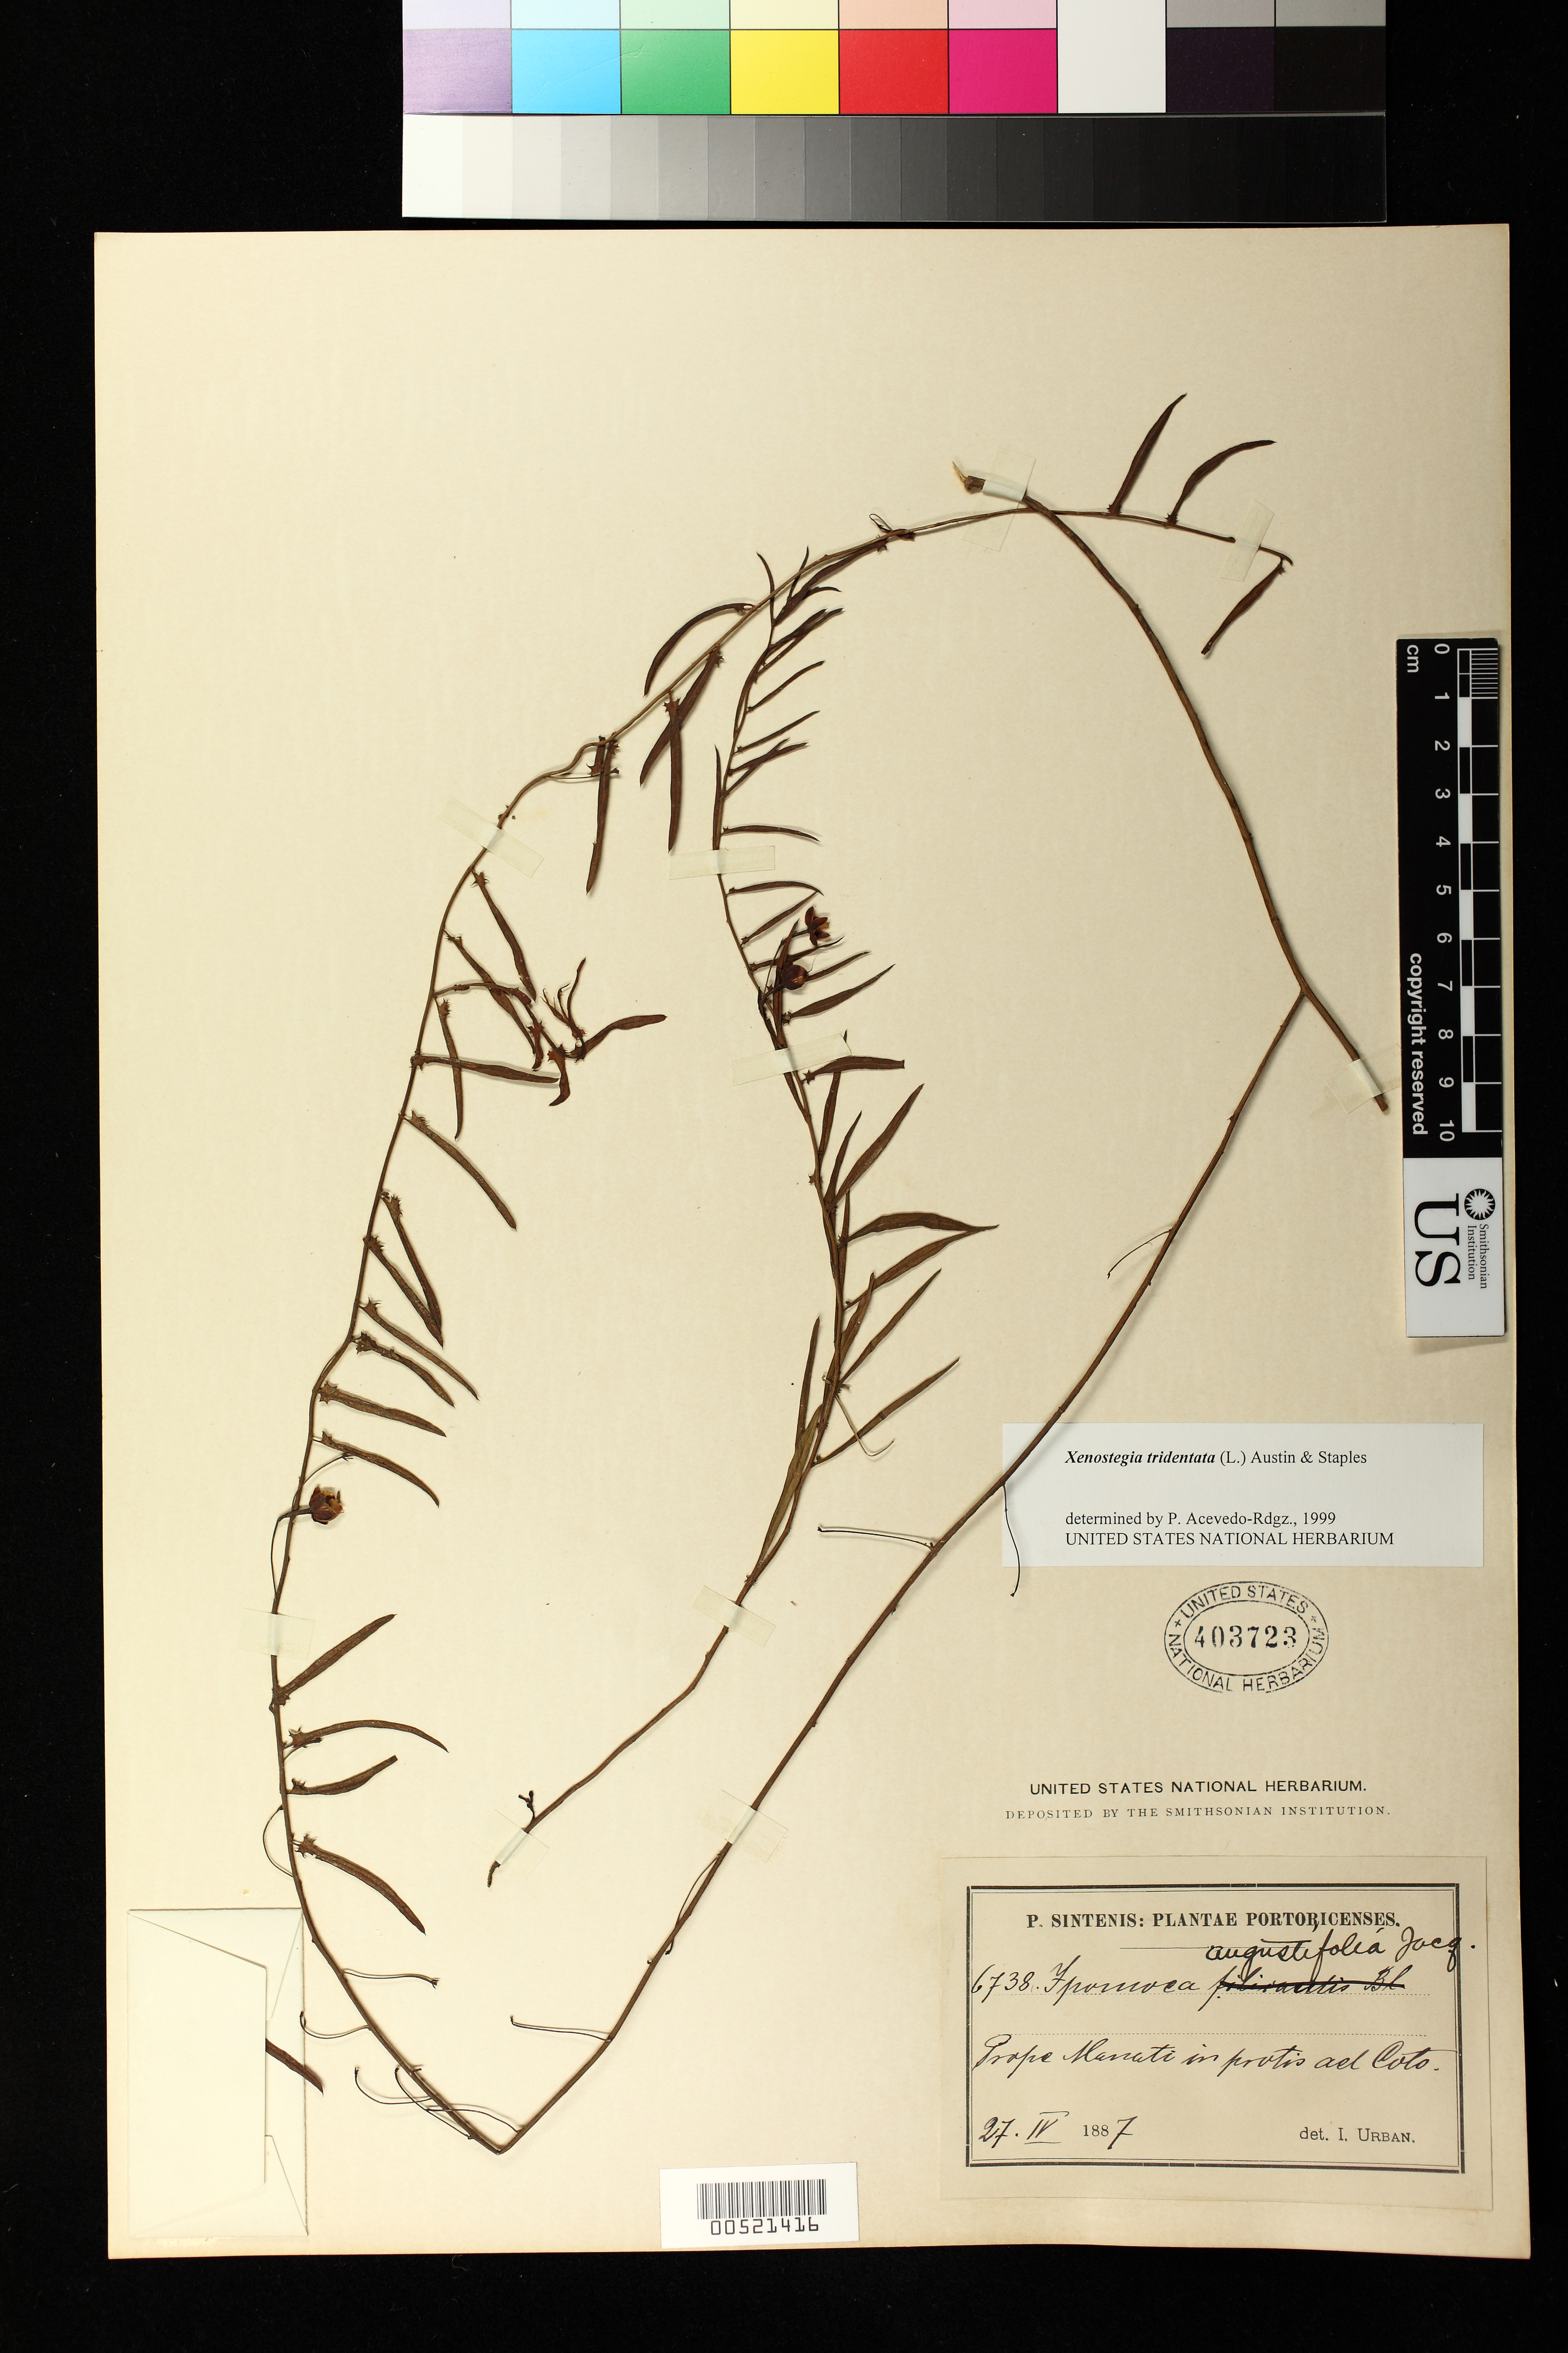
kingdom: Plantae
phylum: Tracheophyta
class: Magnoliopsida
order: Solanales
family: Convolvulaceae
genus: Xenostegia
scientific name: Xenostegia tridentata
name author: (L.) D.F. Austin & Staples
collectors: P. Sintenis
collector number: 6738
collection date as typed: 27 Apr 1887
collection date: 1887-04-27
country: Puerto Rico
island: Greater Antilles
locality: Prope Manati in pratis ad Coto.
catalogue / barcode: US 403723